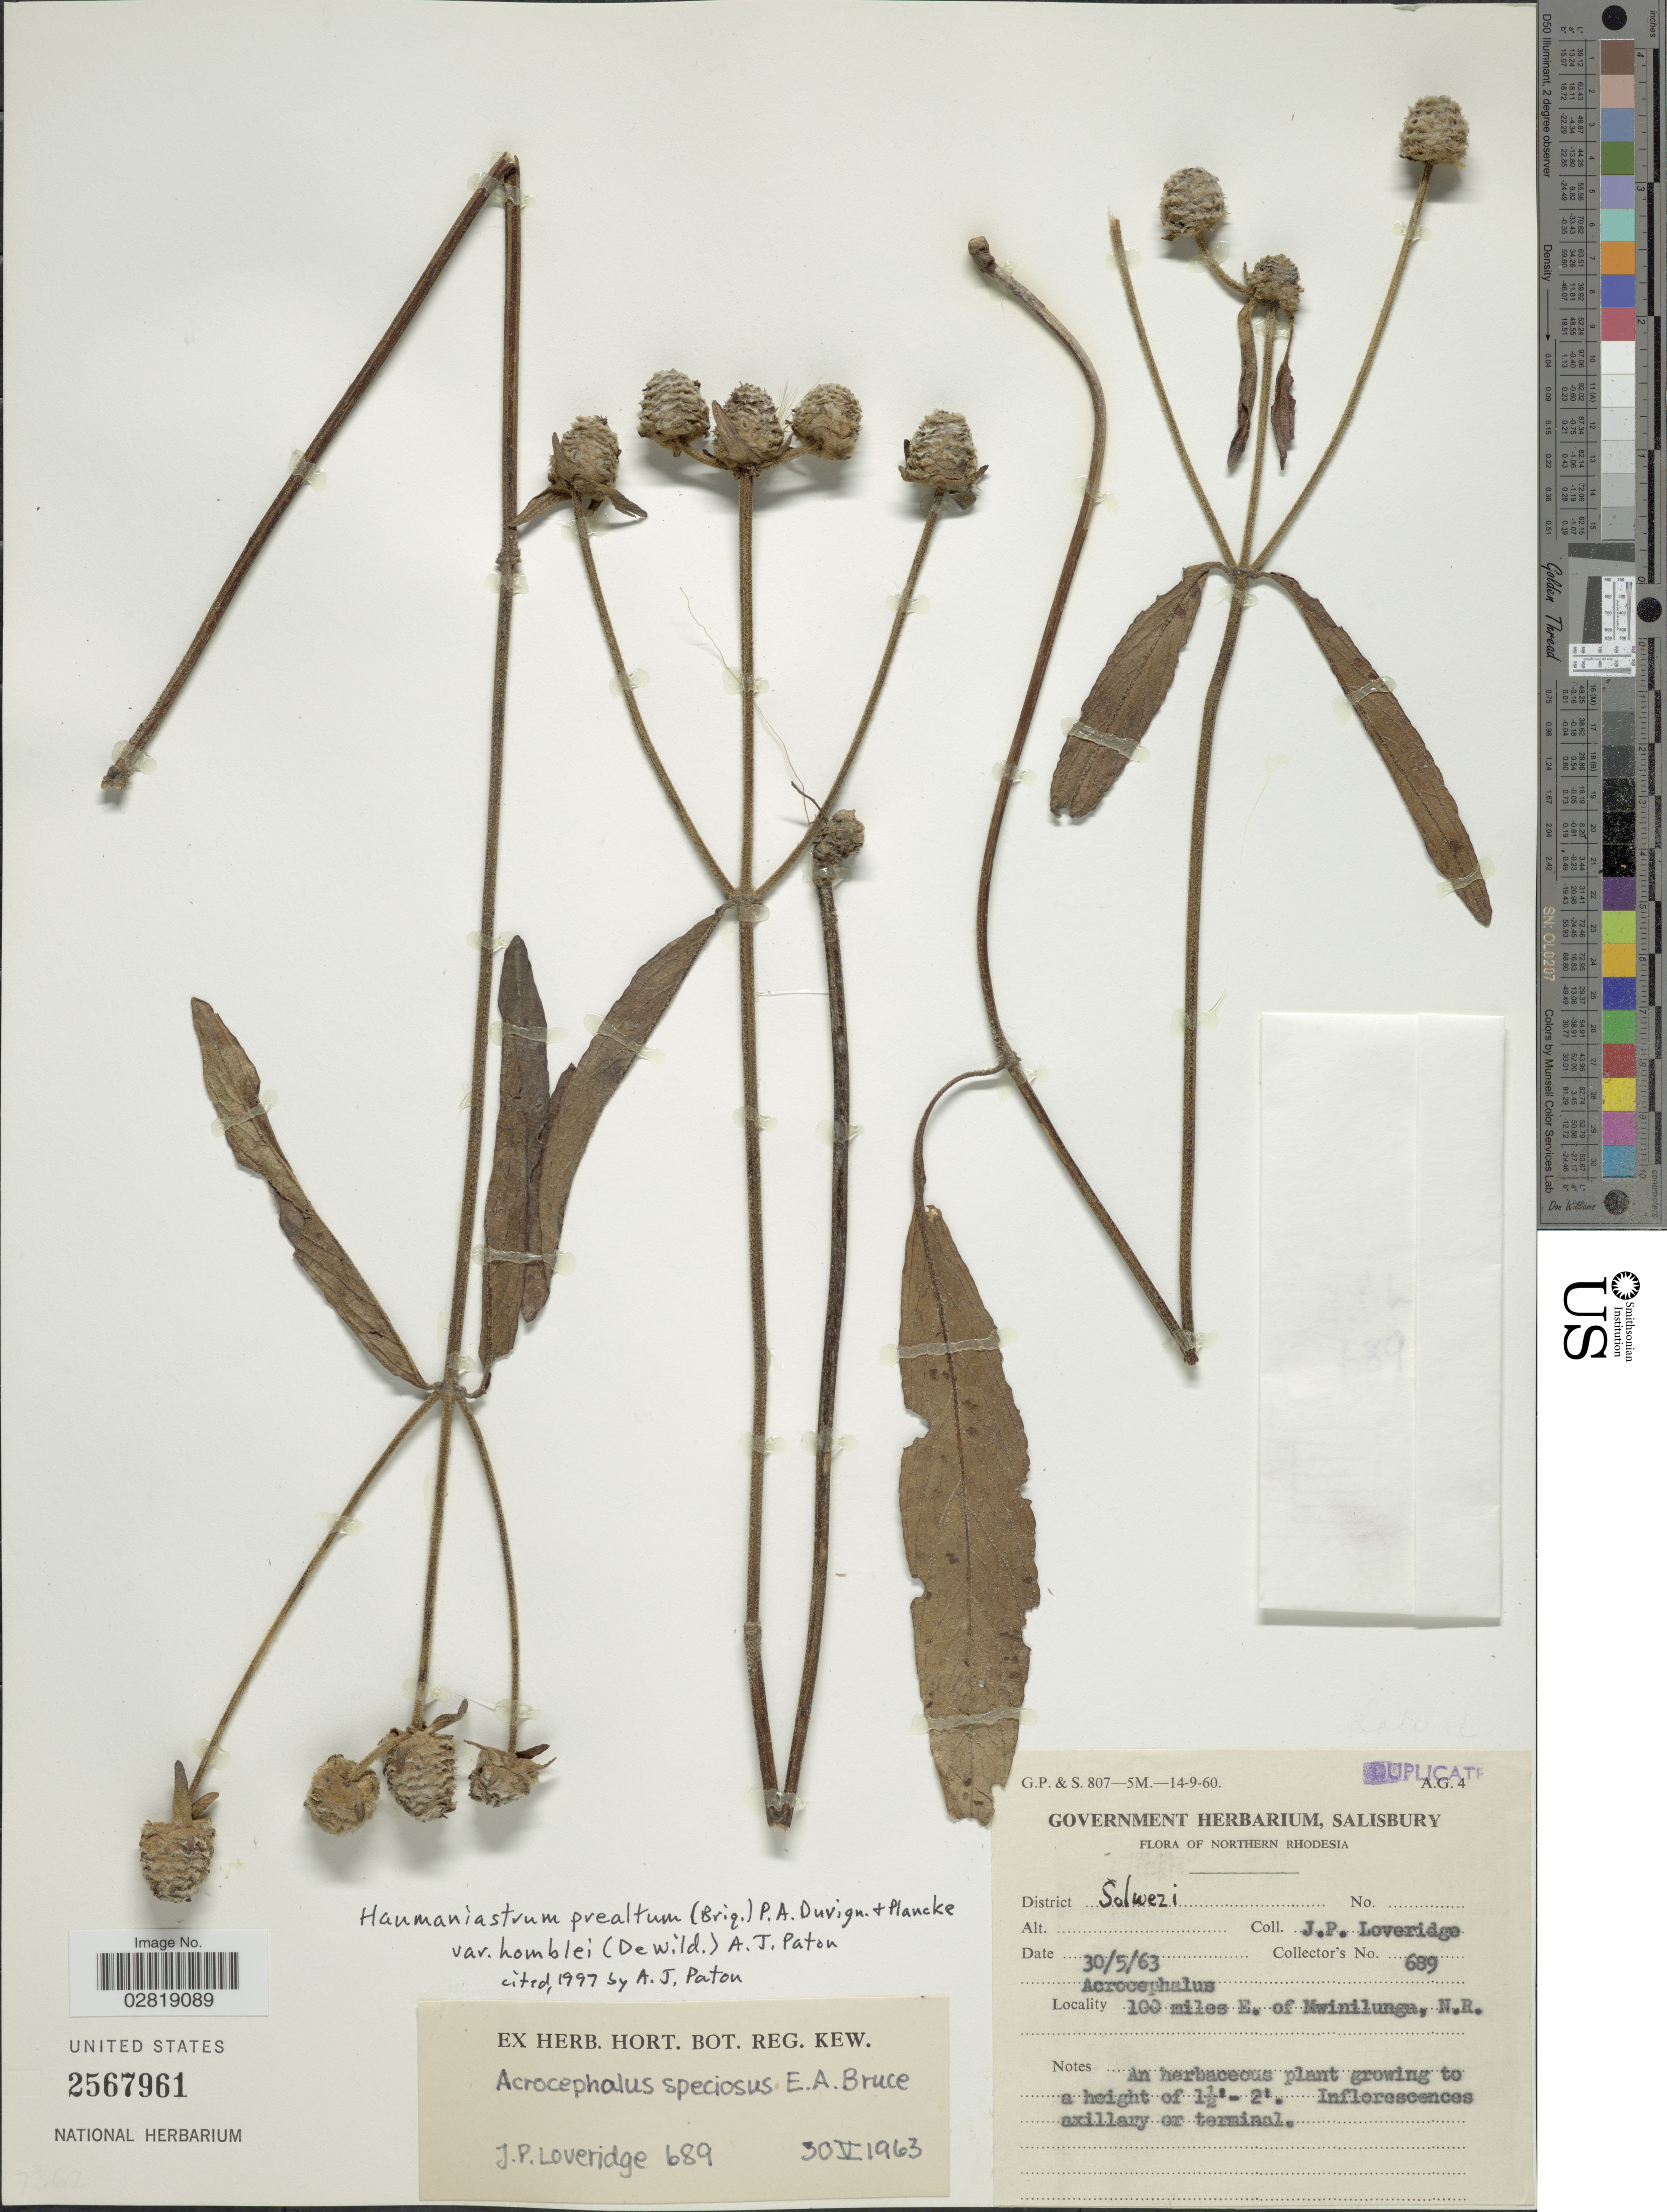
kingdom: Plantae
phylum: Tracheophyta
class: Magnoliopsida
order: Lamiales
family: Lamiaceae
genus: Haumaniastrum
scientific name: Haumaniastrum praealtum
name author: (Briq.) P.A. Duvign. & Plancke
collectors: J. Loveridge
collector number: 689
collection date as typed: Transcribed d/m/y: 30/5/63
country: Zambia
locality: Northern Rhodesia. District Solwezi, 100 miles E. of Mwinilunga, N. R.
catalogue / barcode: US 2567961